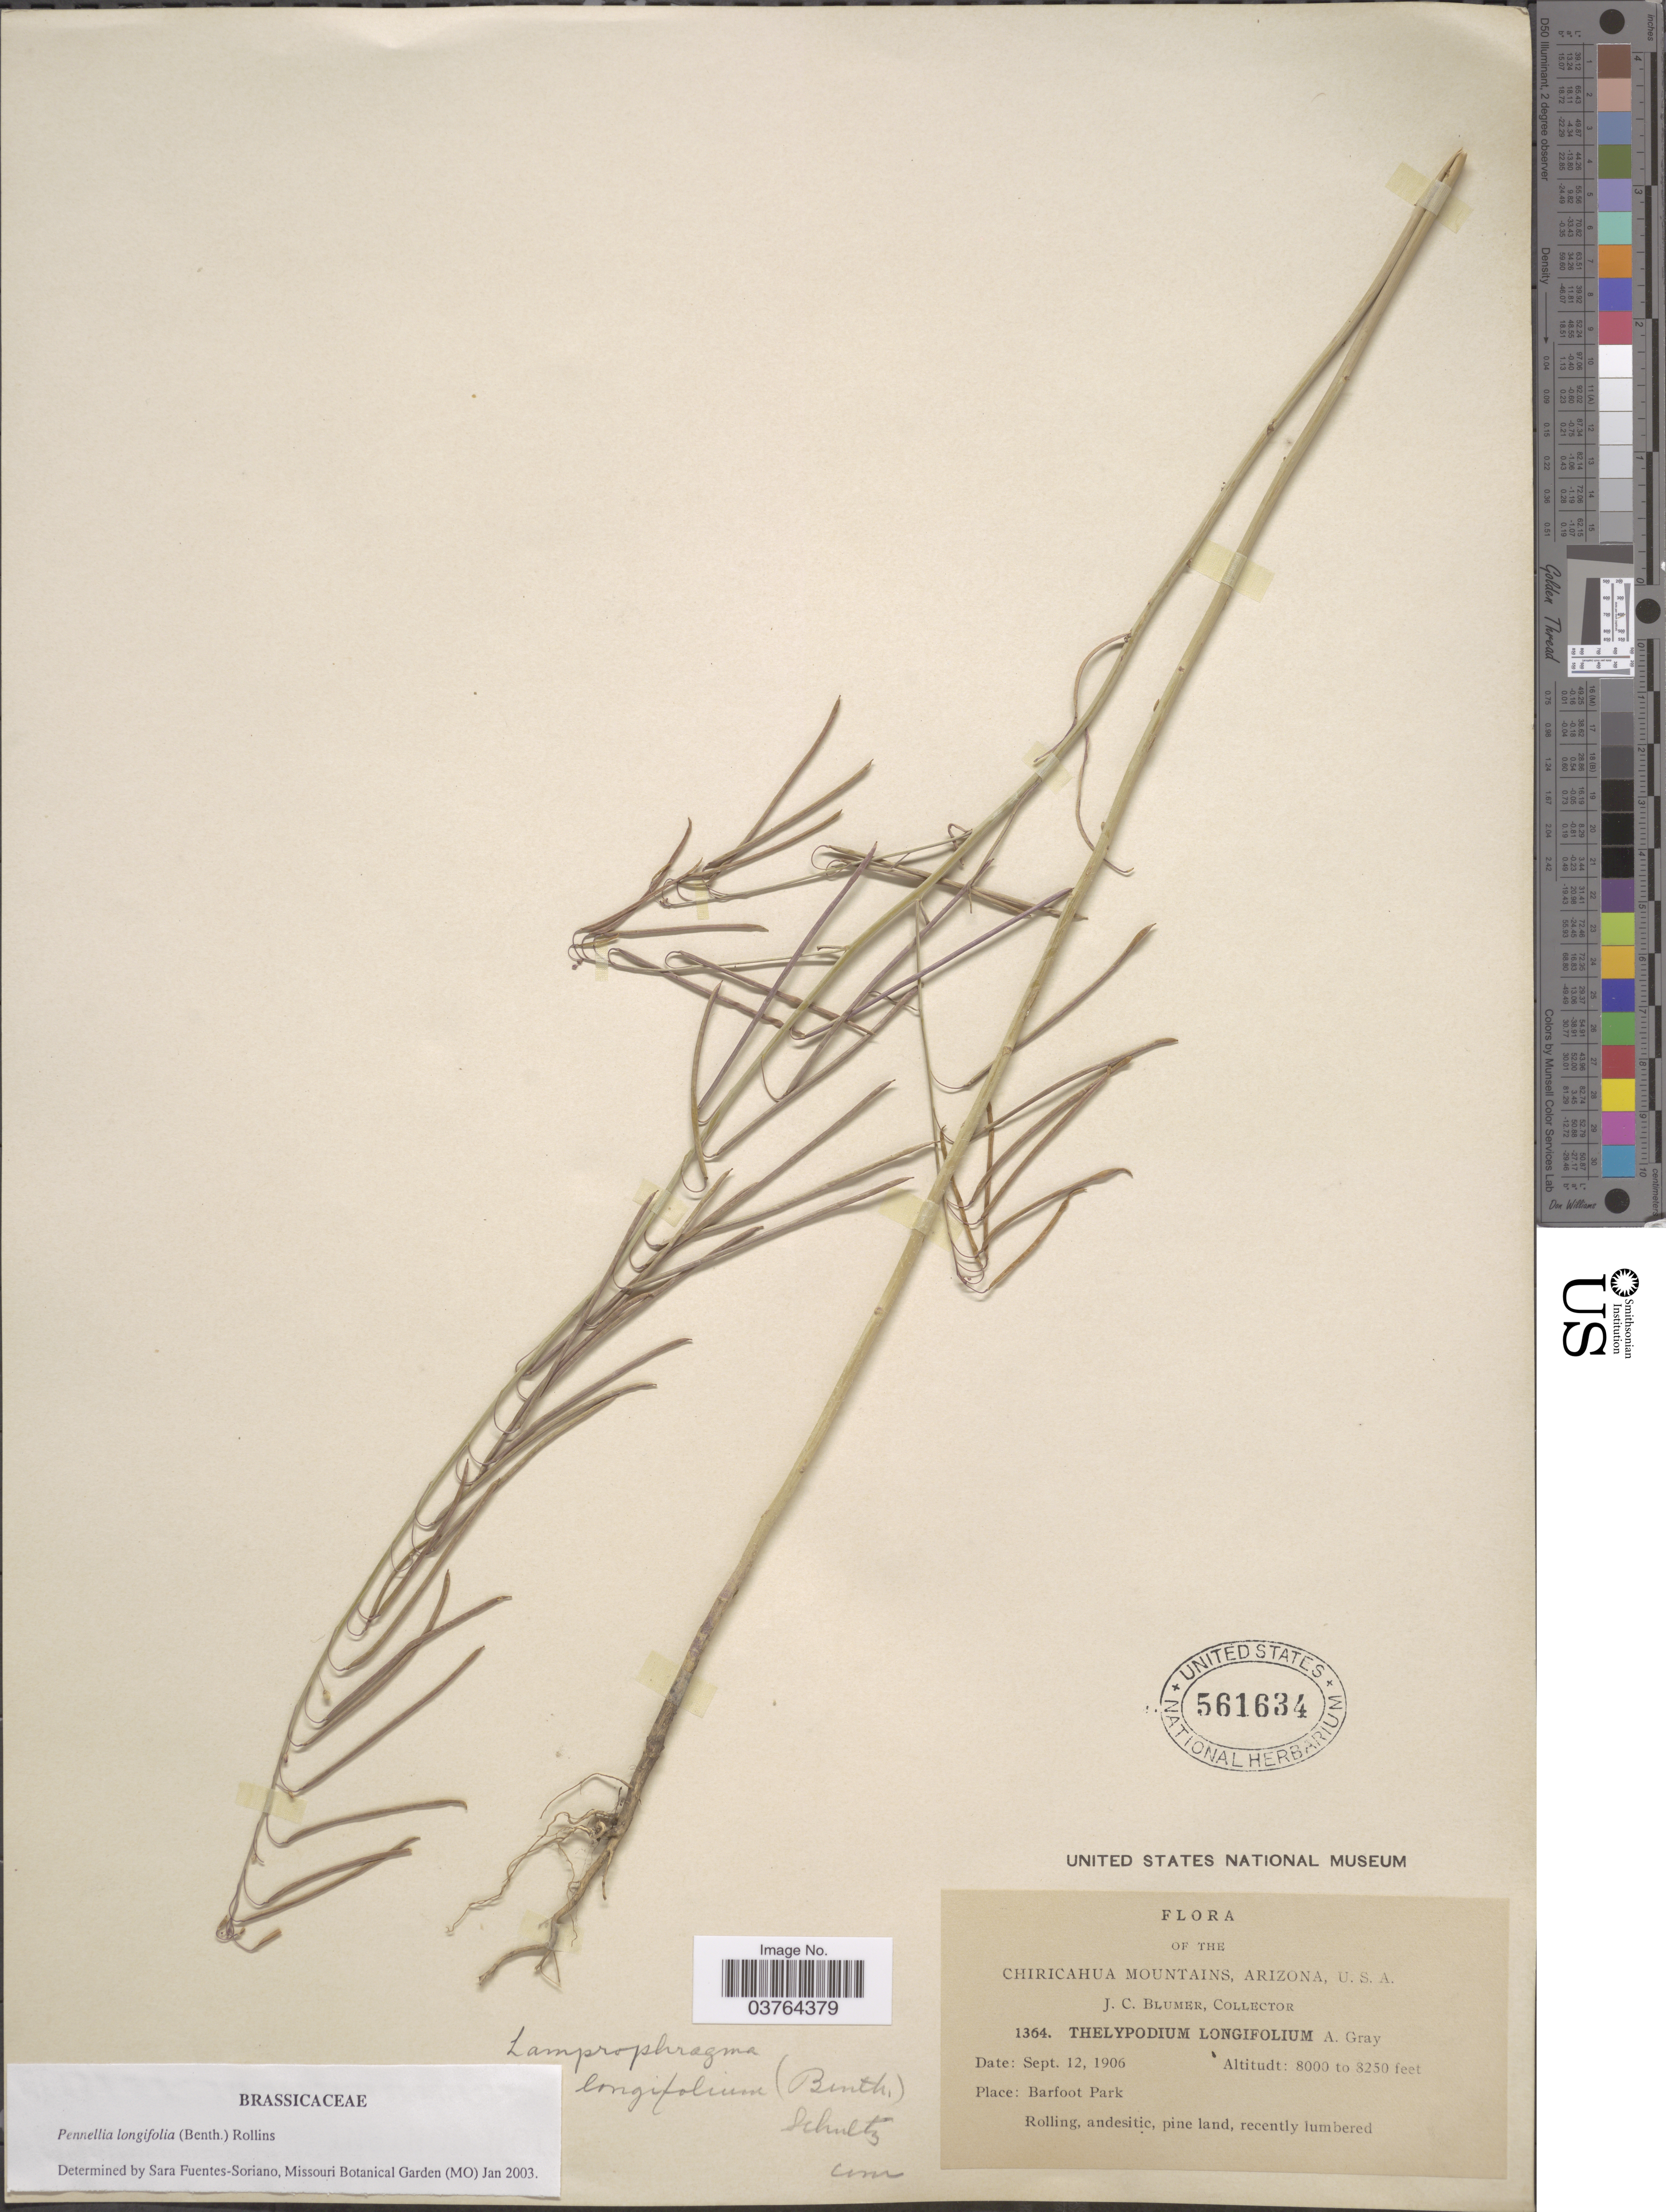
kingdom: Plantae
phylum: Tracheophyta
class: Magnoliopsida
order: Brassicales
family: Brassicaceae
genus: Pennellia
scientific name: Pennellia longifolia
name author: (Benth.) Rollins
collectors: J. C. Blumer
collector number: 1364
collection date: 1906-08-12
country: United States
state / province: Arizona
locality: The Chiricahua Mountains. Barfoot Park.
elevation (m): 2438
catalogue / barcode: US 561634